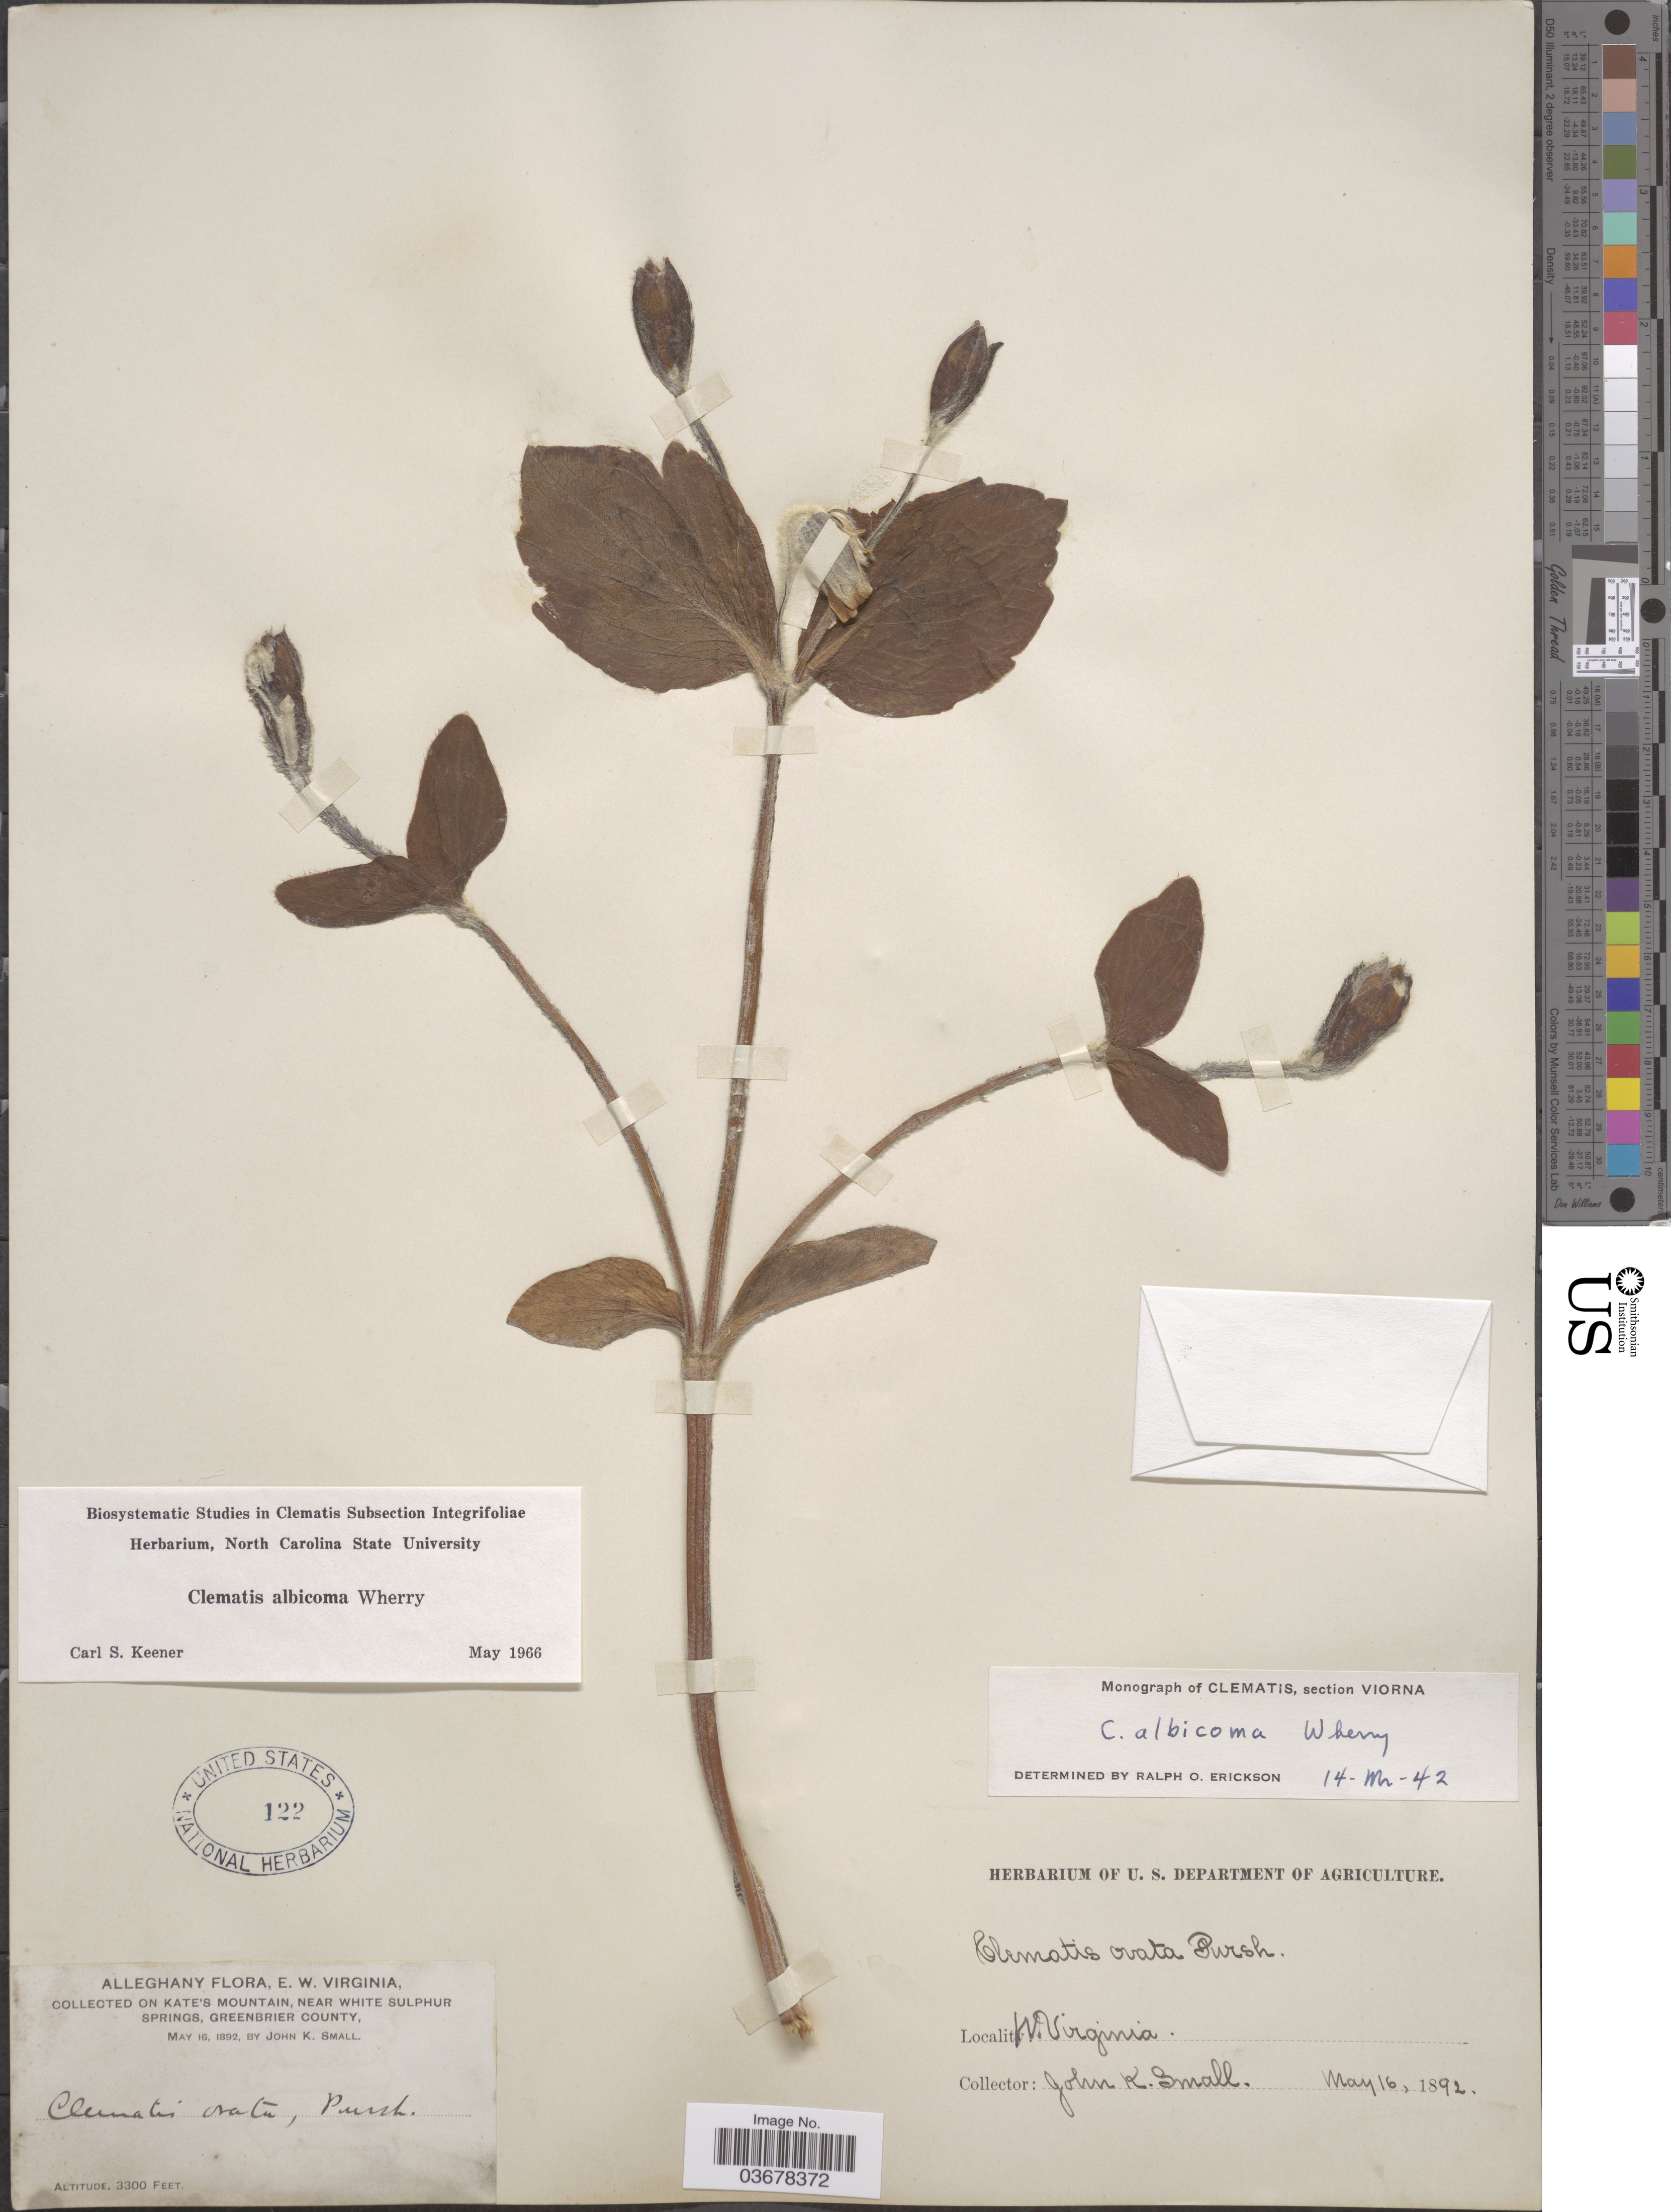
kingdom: Plantae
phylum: Tracheophyta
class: Magnoliopsida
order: Ranunculales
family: Ranunculaceae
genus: Clematis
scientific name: Clematis viorna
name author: L.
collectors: J. K. Small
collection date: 1892-05-16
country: United States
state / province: West Virginia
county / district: Greenbrier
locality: Alleghany, eastern West Virginia. Kate's Mountain, Near White Sulphur Springs.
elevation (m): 1006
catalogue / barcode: US 122